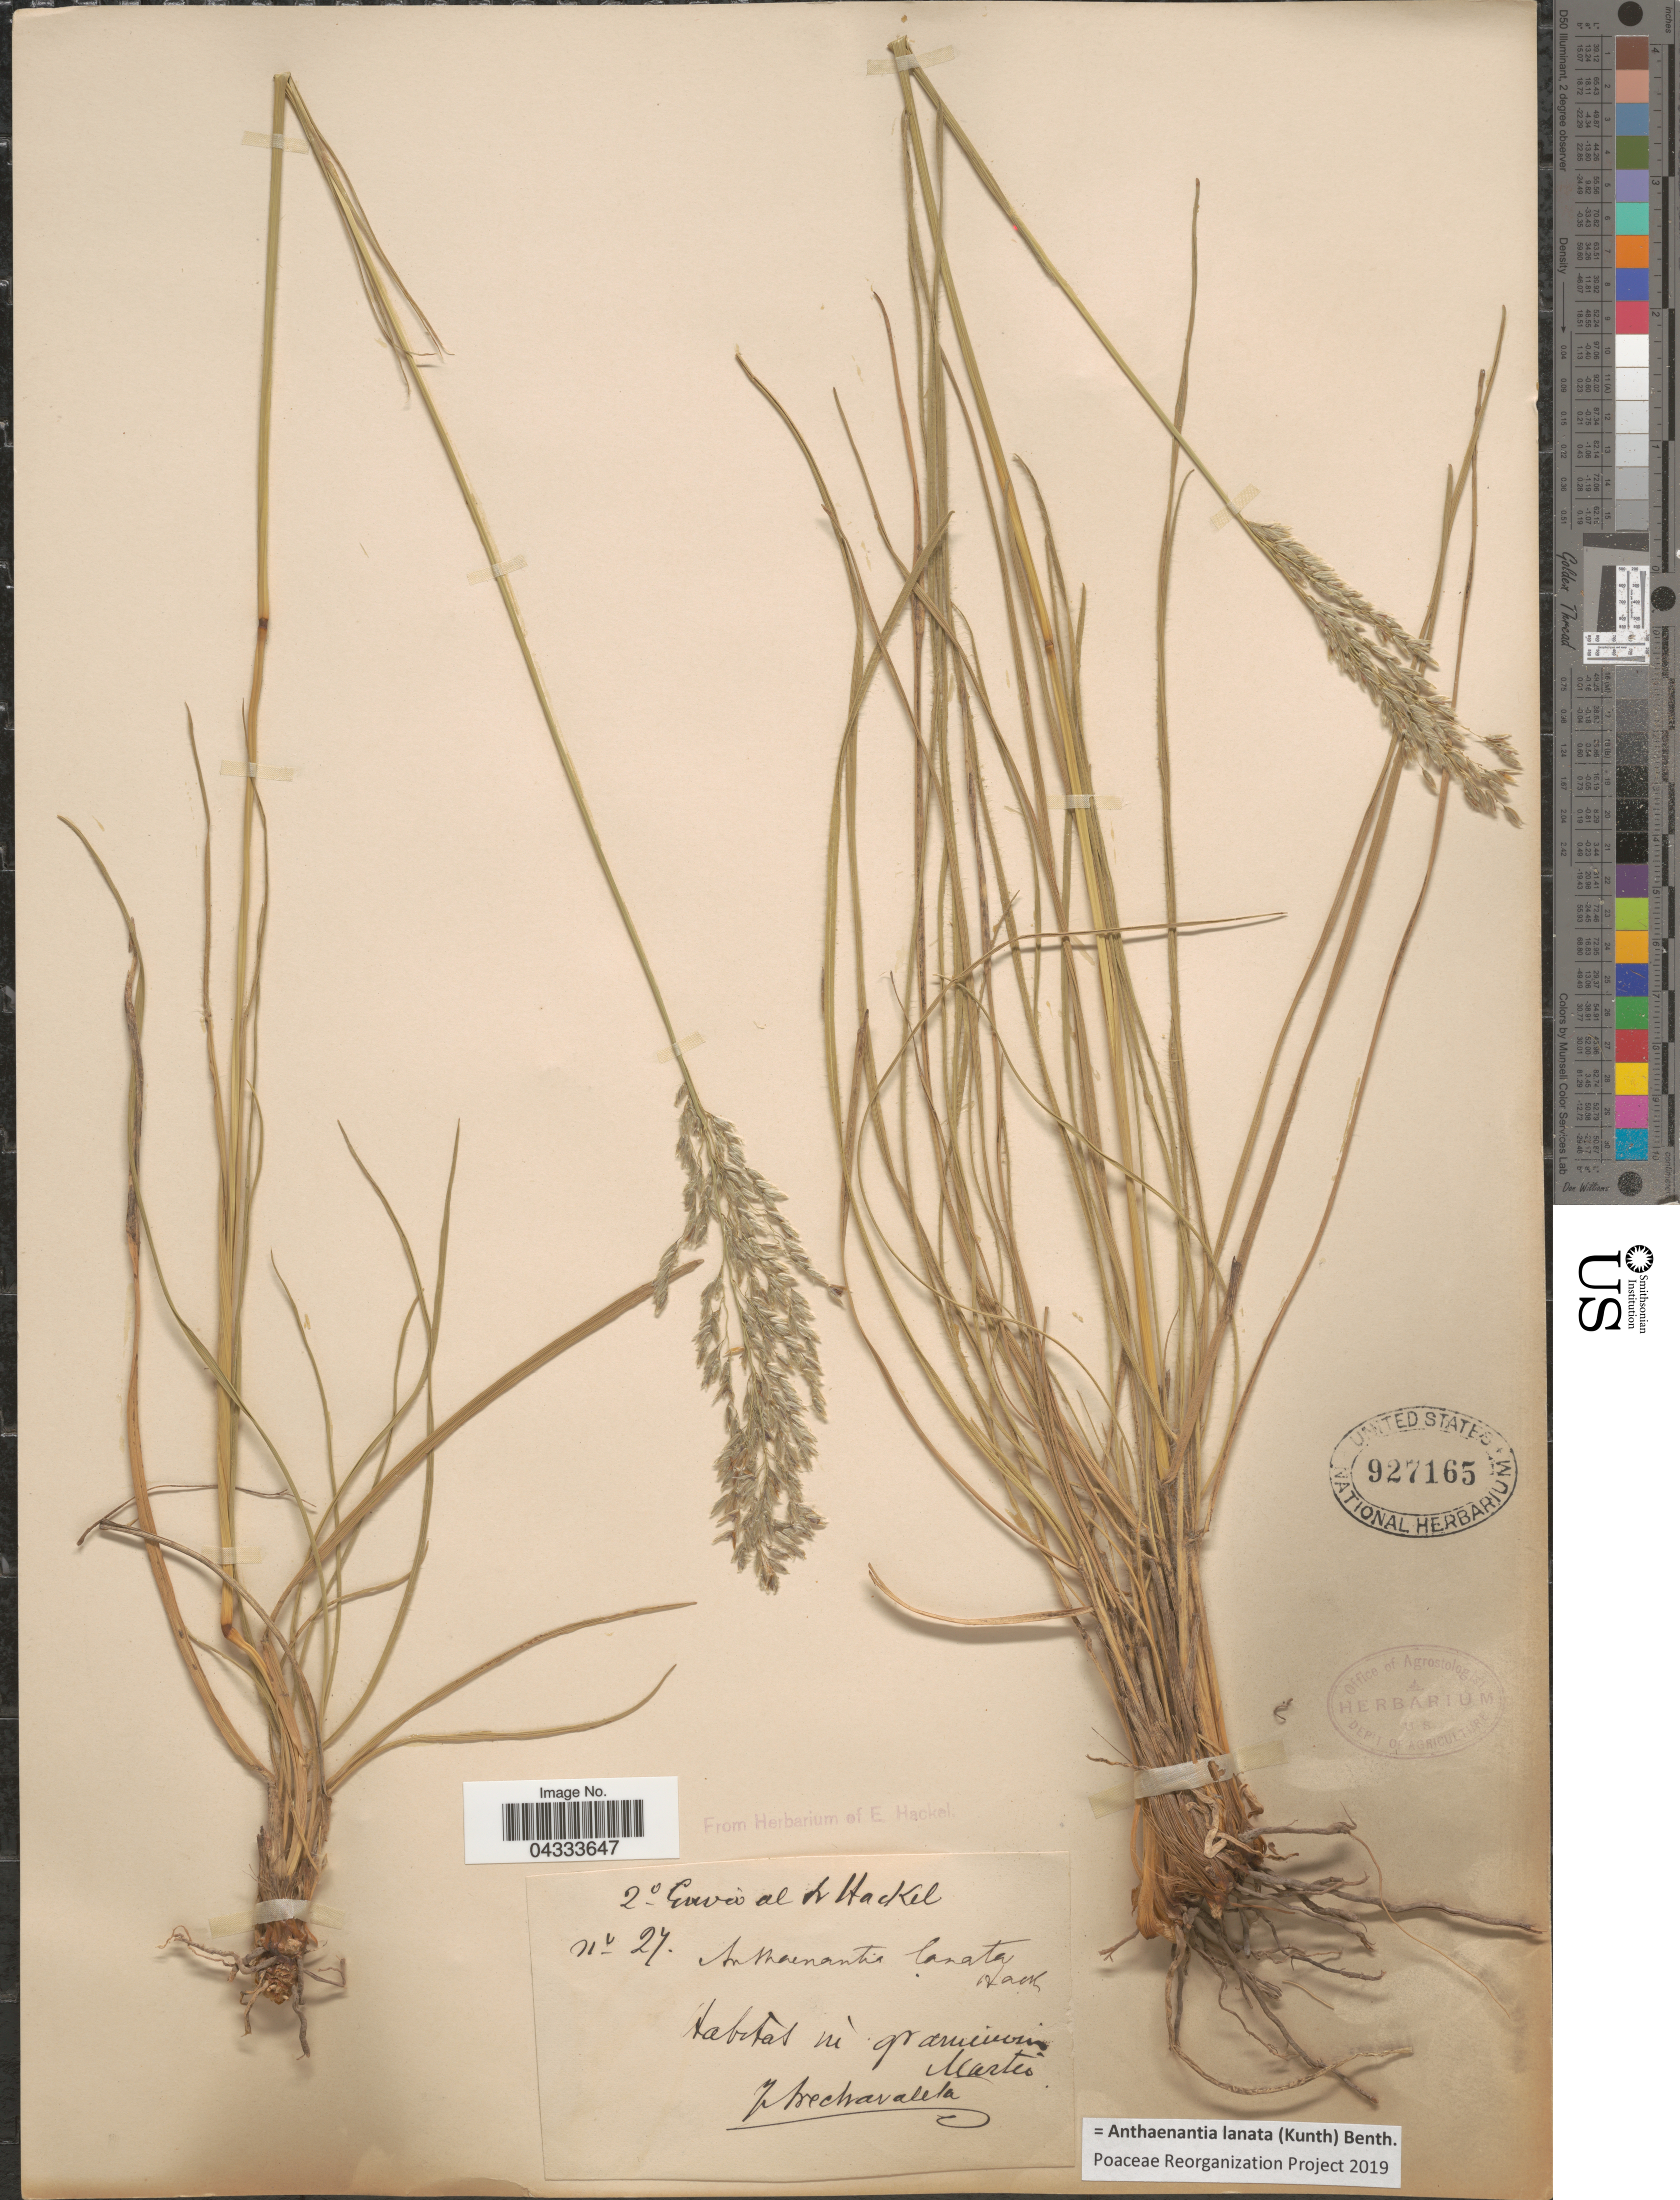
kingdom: Plantae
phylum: Tracheophyta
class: Liliopsida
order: Poales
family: Poaceae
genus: Anthaenantia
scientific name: Anthaenantia lanata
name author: (Kunth) Benth.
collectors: J. Arechavaleta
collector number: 27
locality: In graminosis.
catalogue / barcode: US 927165